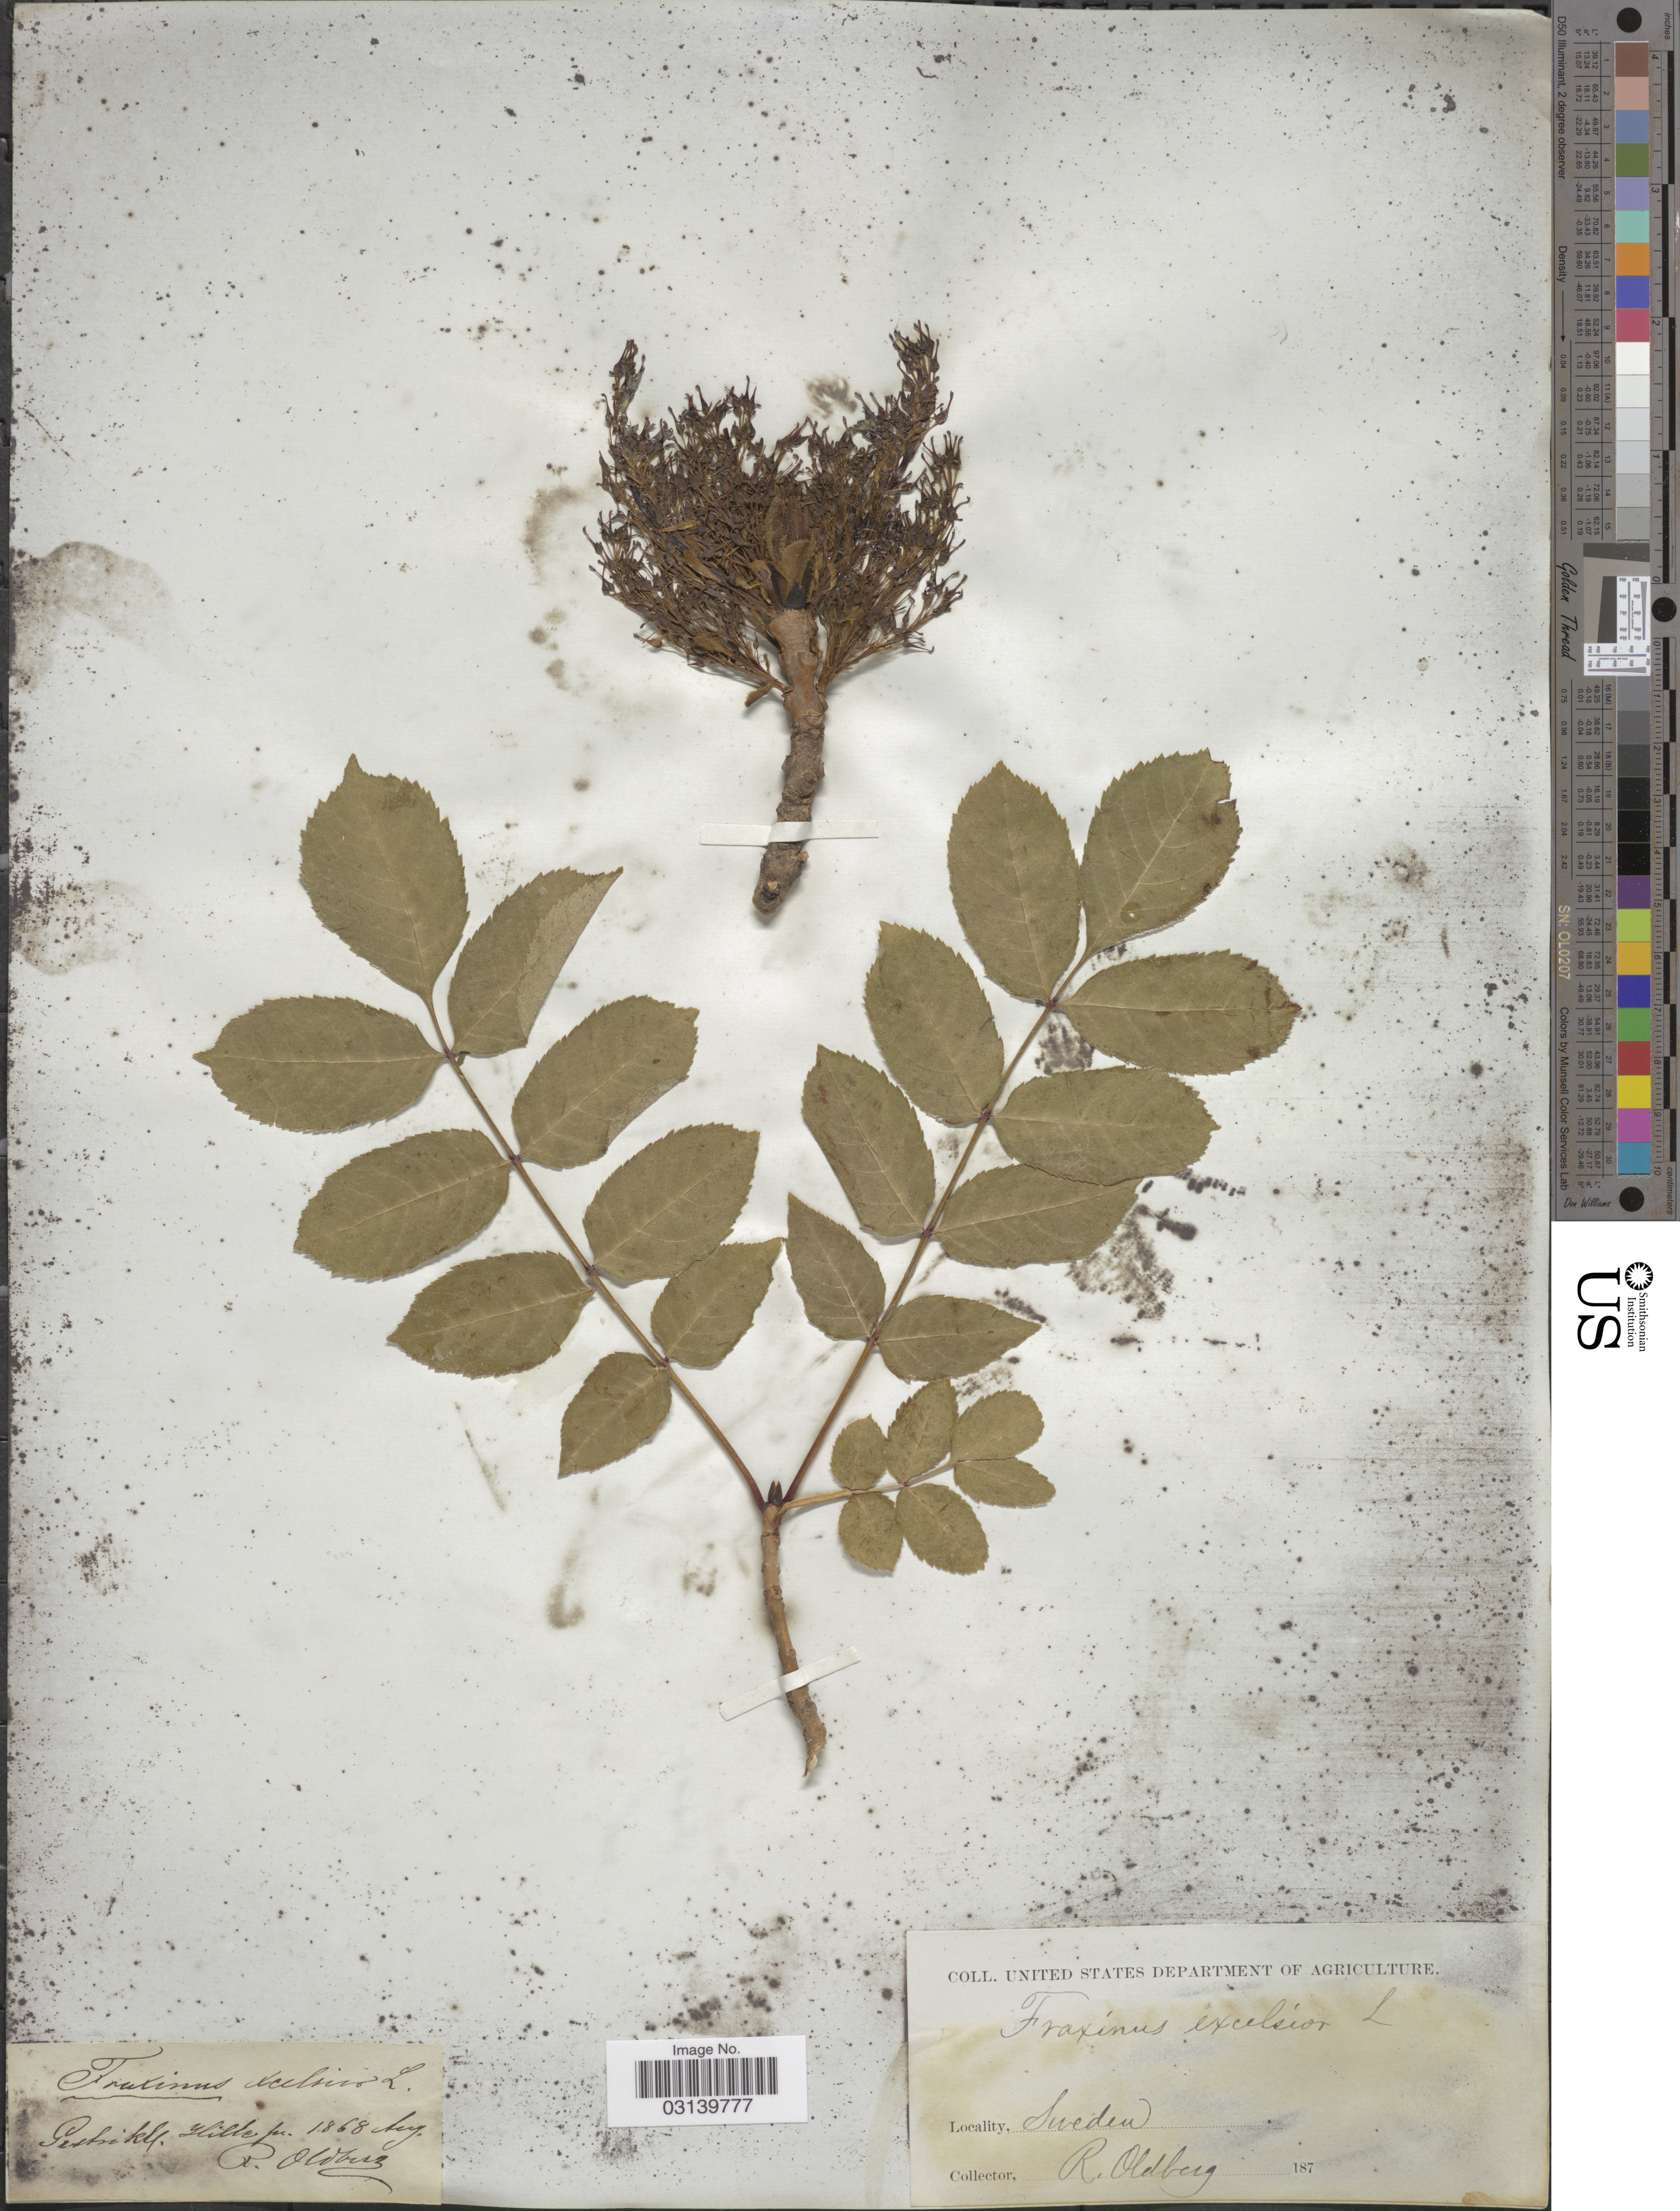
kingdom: Plantae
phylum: Tracheophyta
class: Magnoliopsida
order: Lamiales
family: Oleaceae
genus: Fraxinus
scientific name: Fraxinus excelsior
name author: L.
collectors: R. Oldberg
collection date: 1868-08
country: Sweden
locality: Gastrikl. Hille pr.